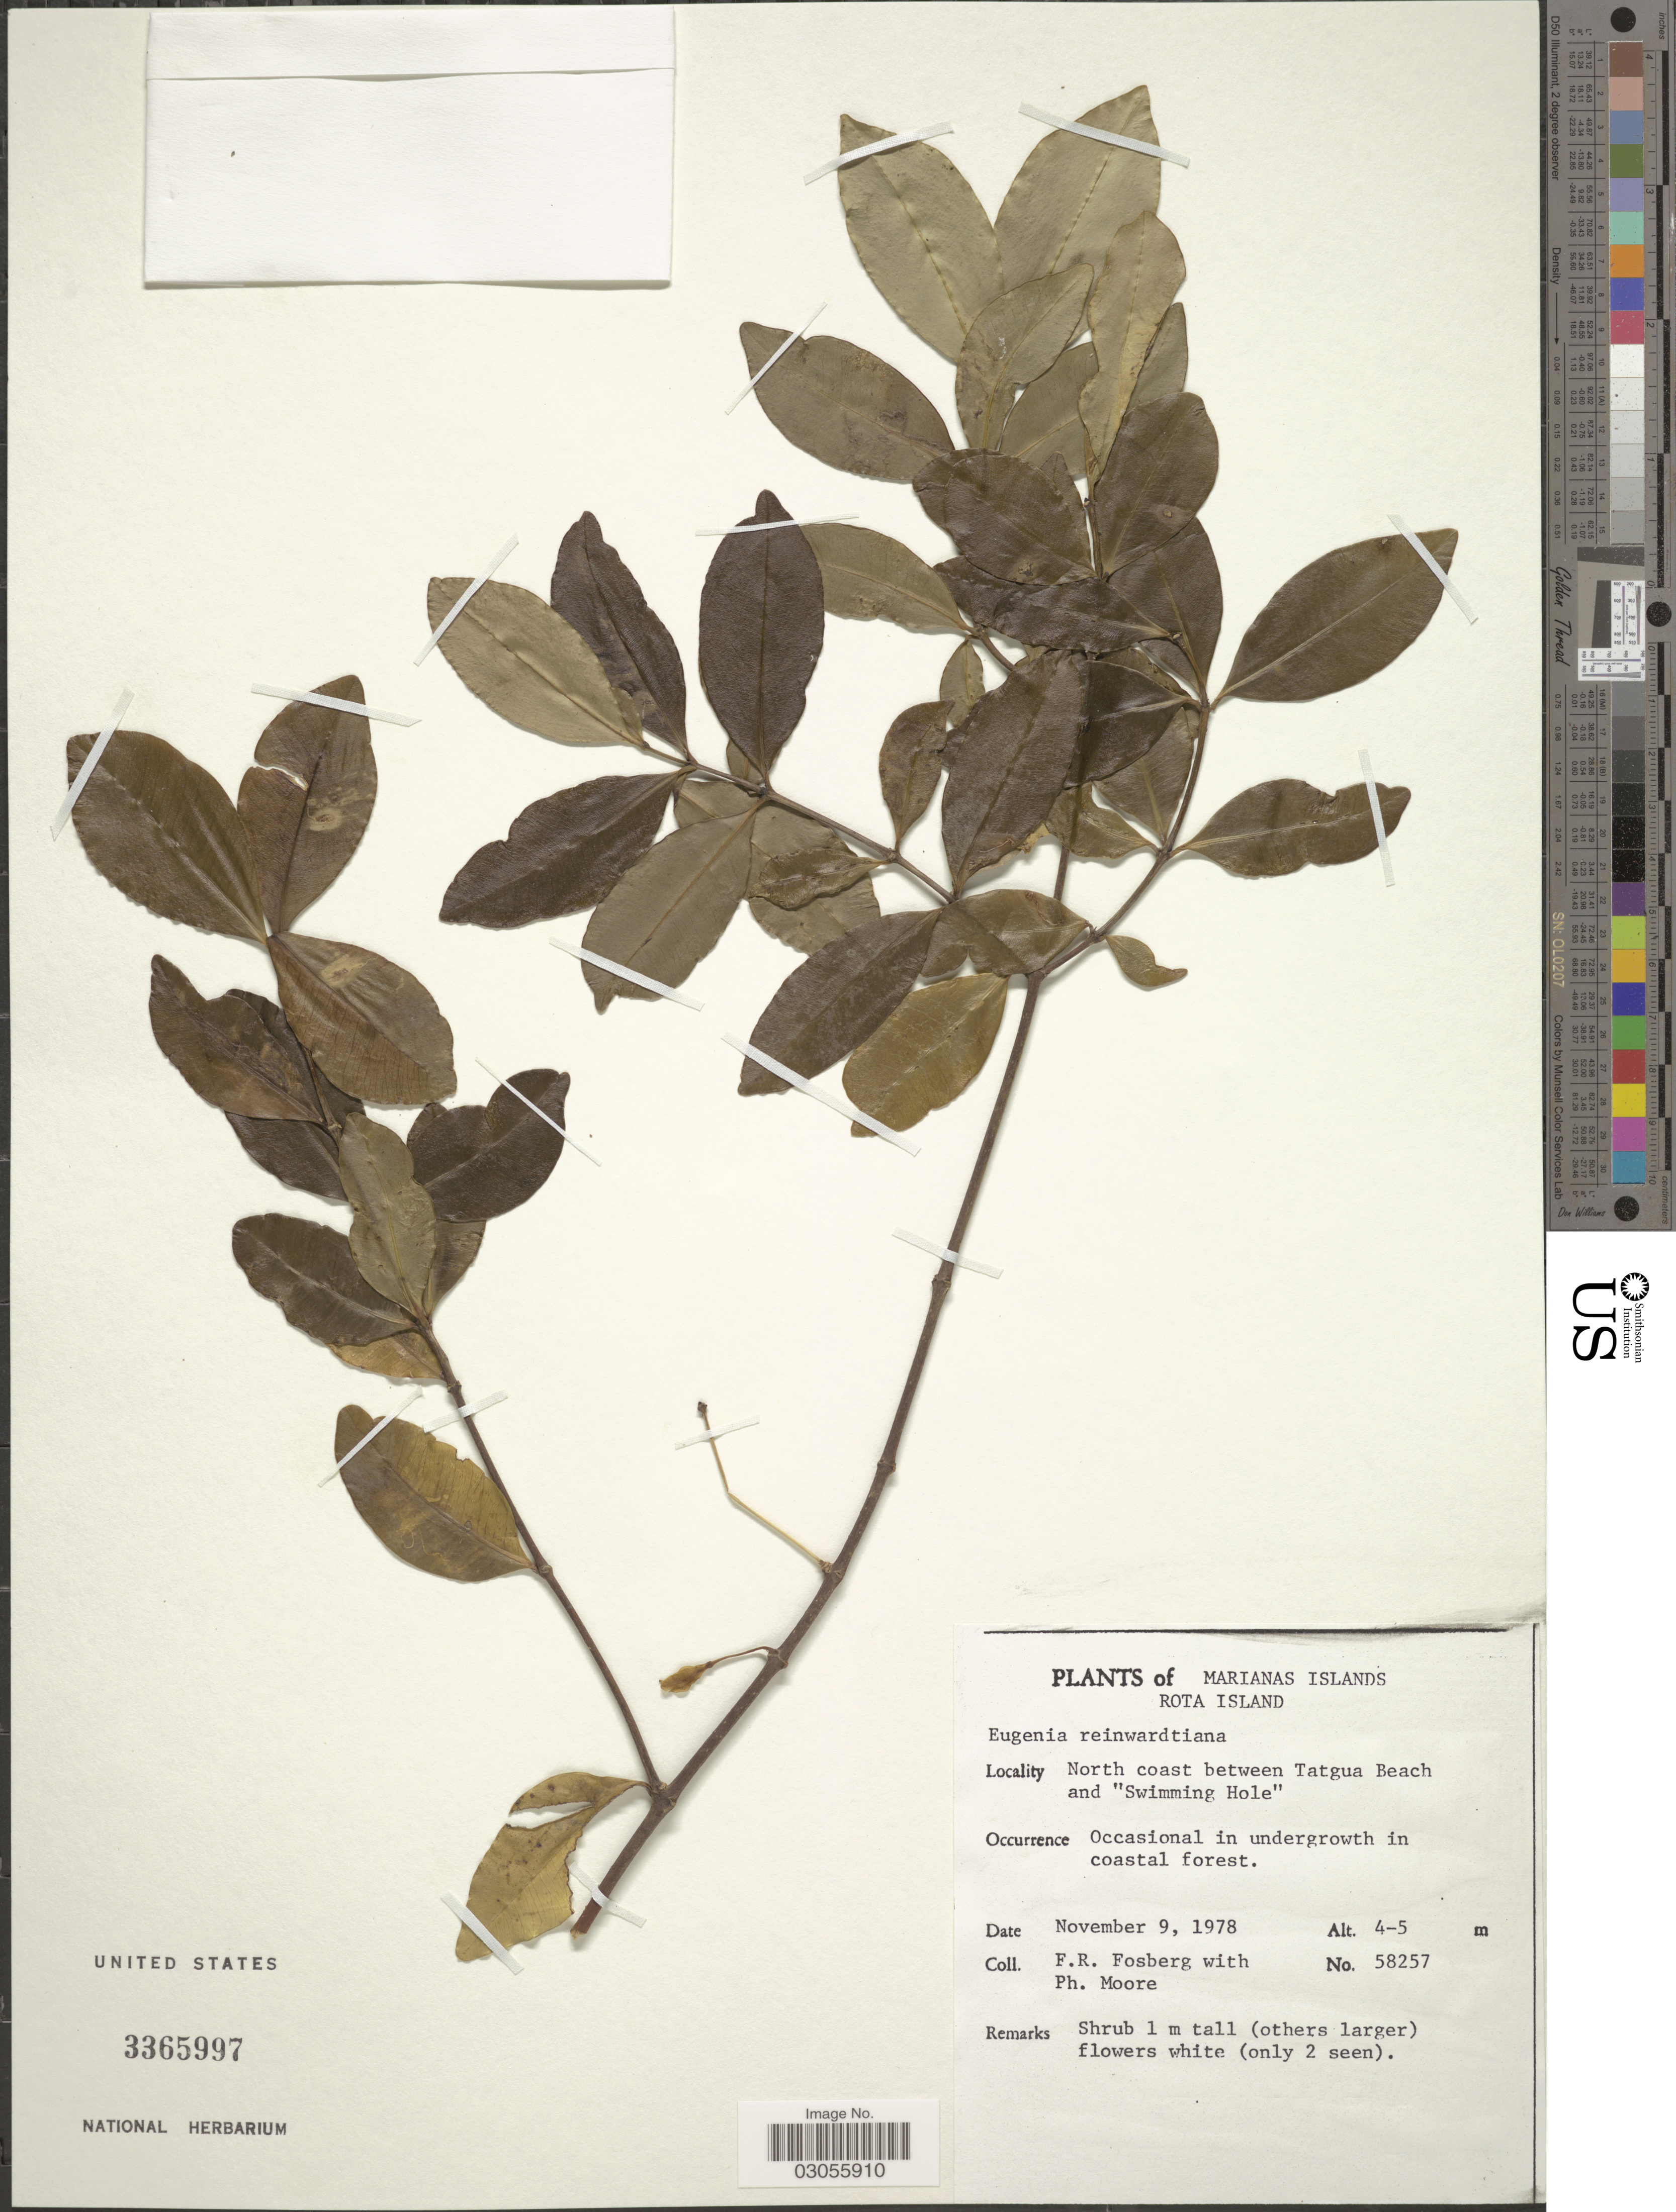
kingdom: Plantae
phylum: Tracheophyta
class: Magnoliopsida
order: Myrtales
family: Myrtaceae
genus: Eugenia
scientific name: Eugenia reinwardtiana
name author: (Blume) DC.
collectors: F. R. Fosberg & P. Moore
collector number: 58257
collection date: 1978-11-09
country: Northern Mariana Islands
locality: Marianas Islands. Rota Island. North coast between Tatgua Beach and "Swimming Hole".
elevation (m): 4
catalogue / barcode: US 3365997